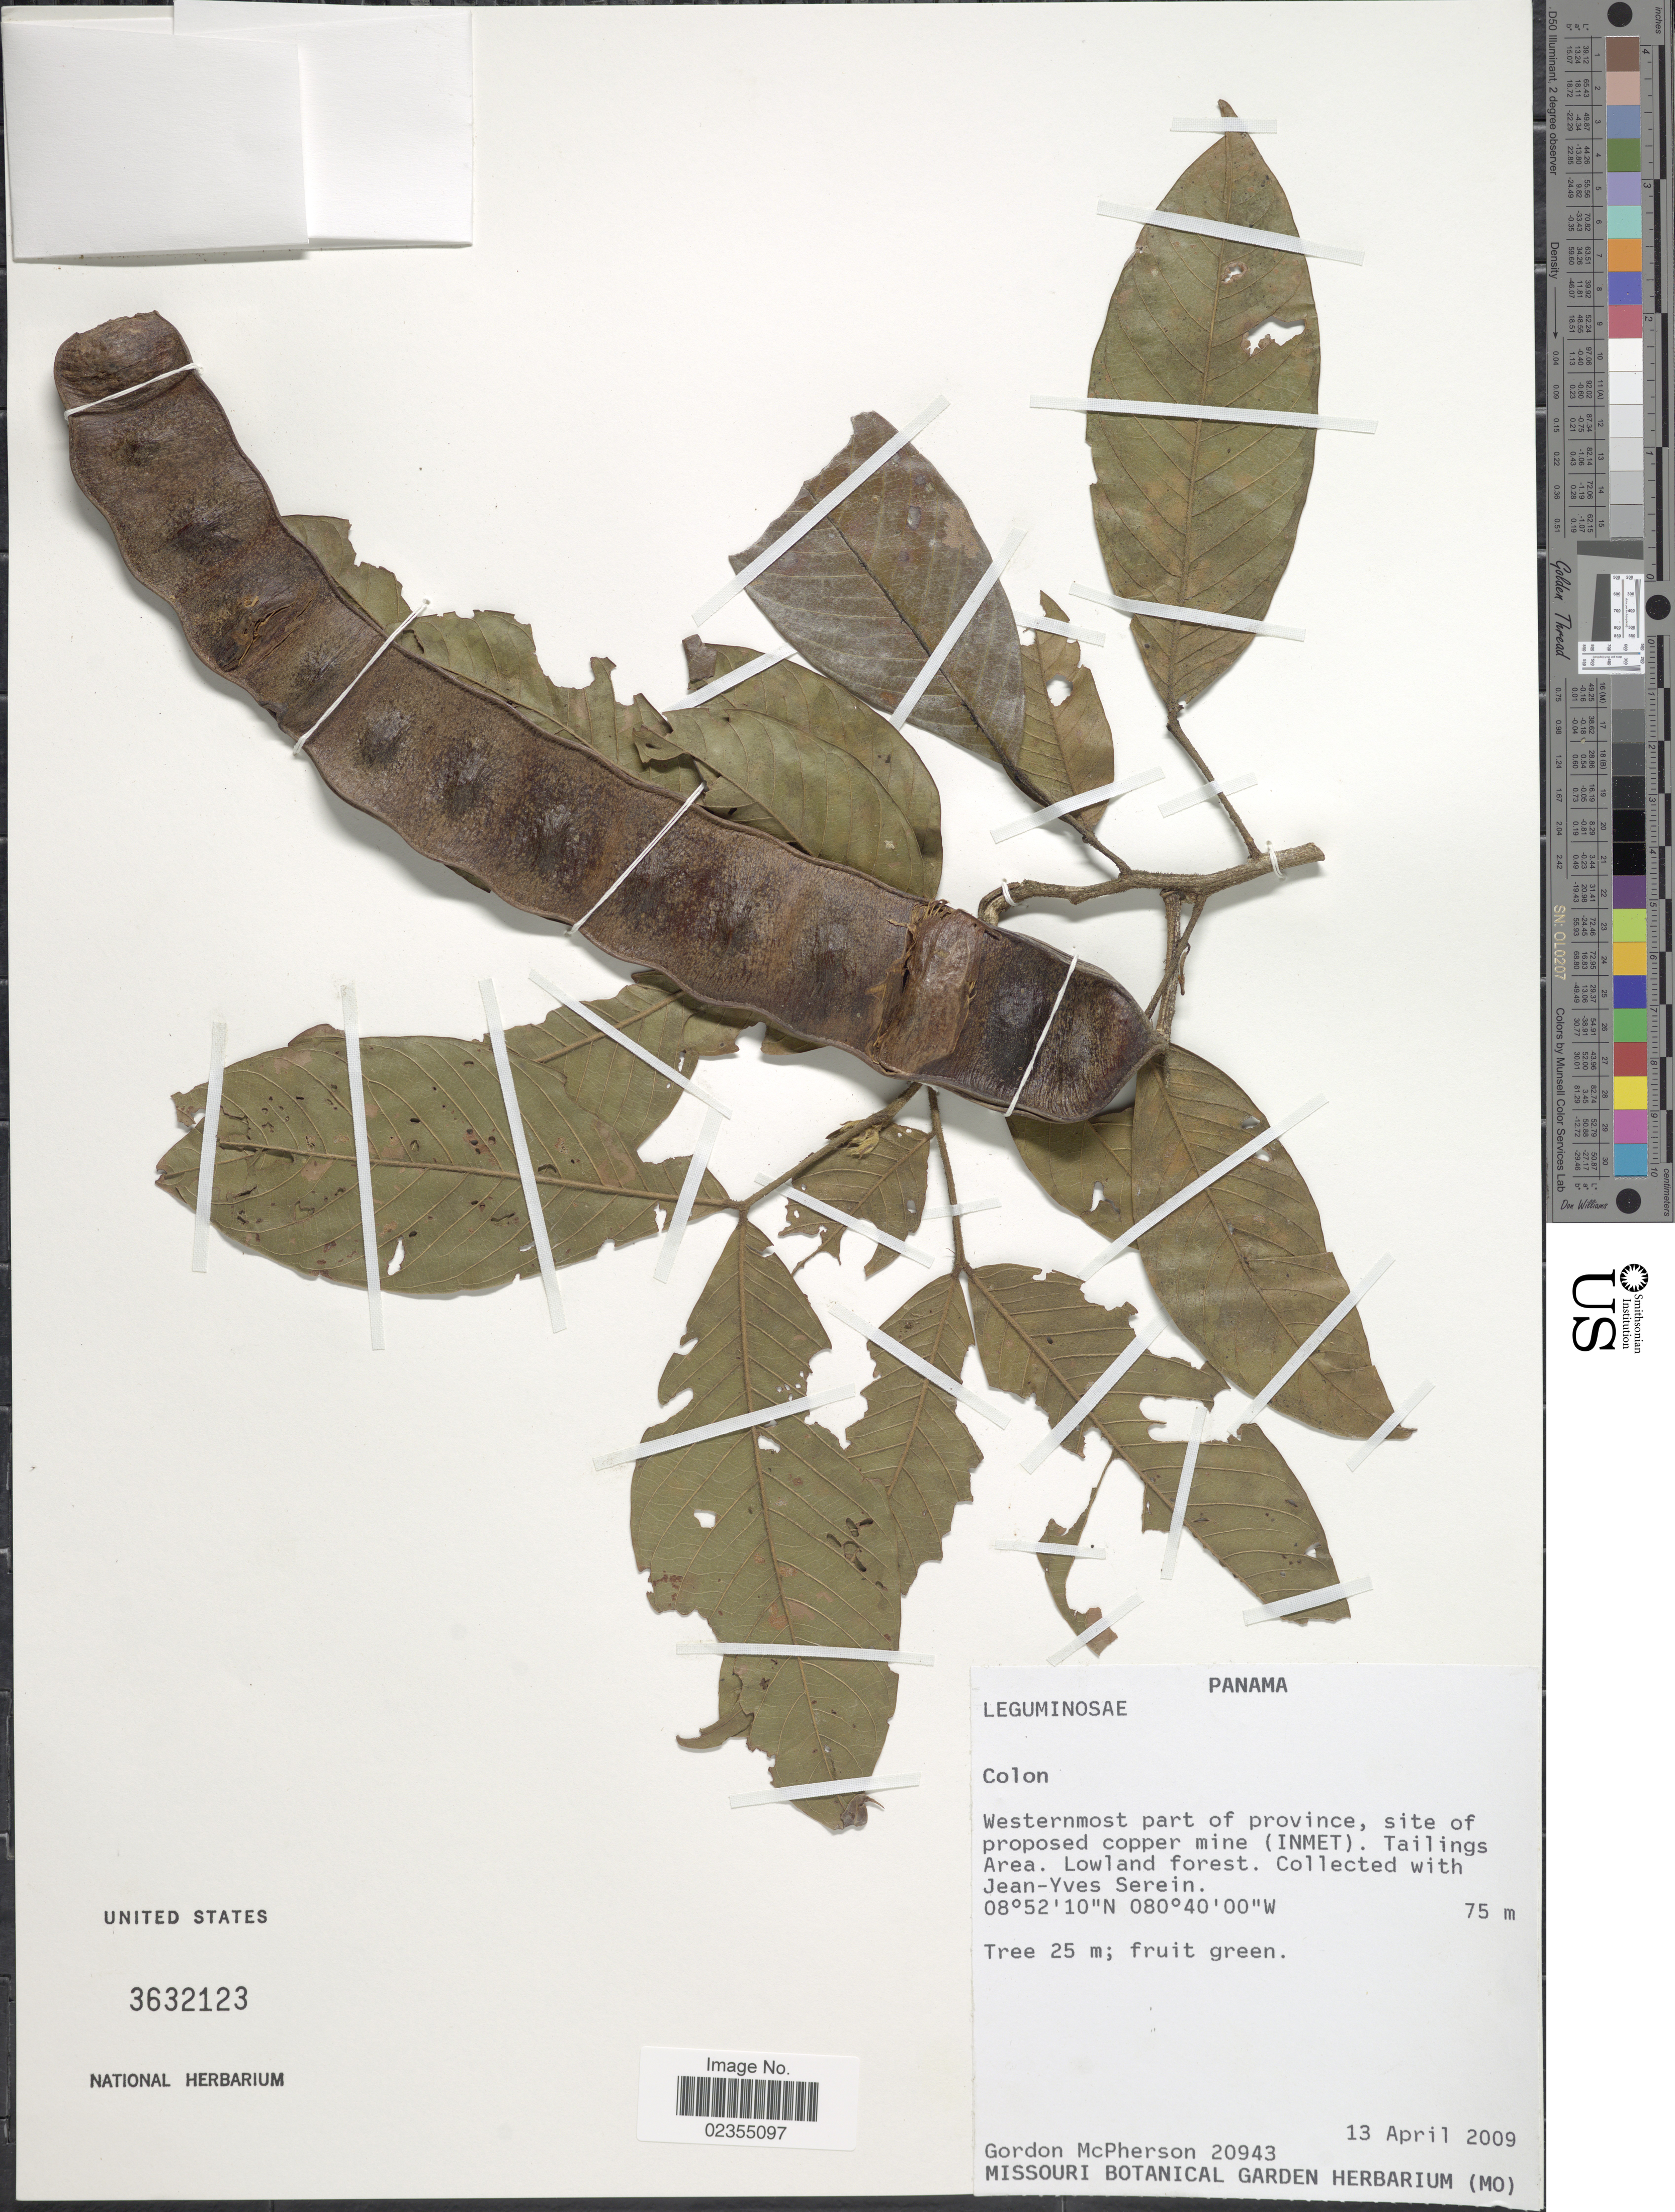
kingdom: Plantae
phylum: Tracheophyta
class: Magnoliopsida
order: Fabales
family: Fabaceae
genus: Inga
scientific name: Inga sp.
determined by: Trujillo, A. M.; Londoño-Echeverri, Y.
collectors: G. D. McPherson & J. Serein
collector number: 20943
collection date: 2009-04-13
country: Panama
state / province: Colón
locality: Westernmost part of province, site of proposed copper mine (INMET). Tailings Area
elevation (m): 75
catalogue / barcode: US 3632123